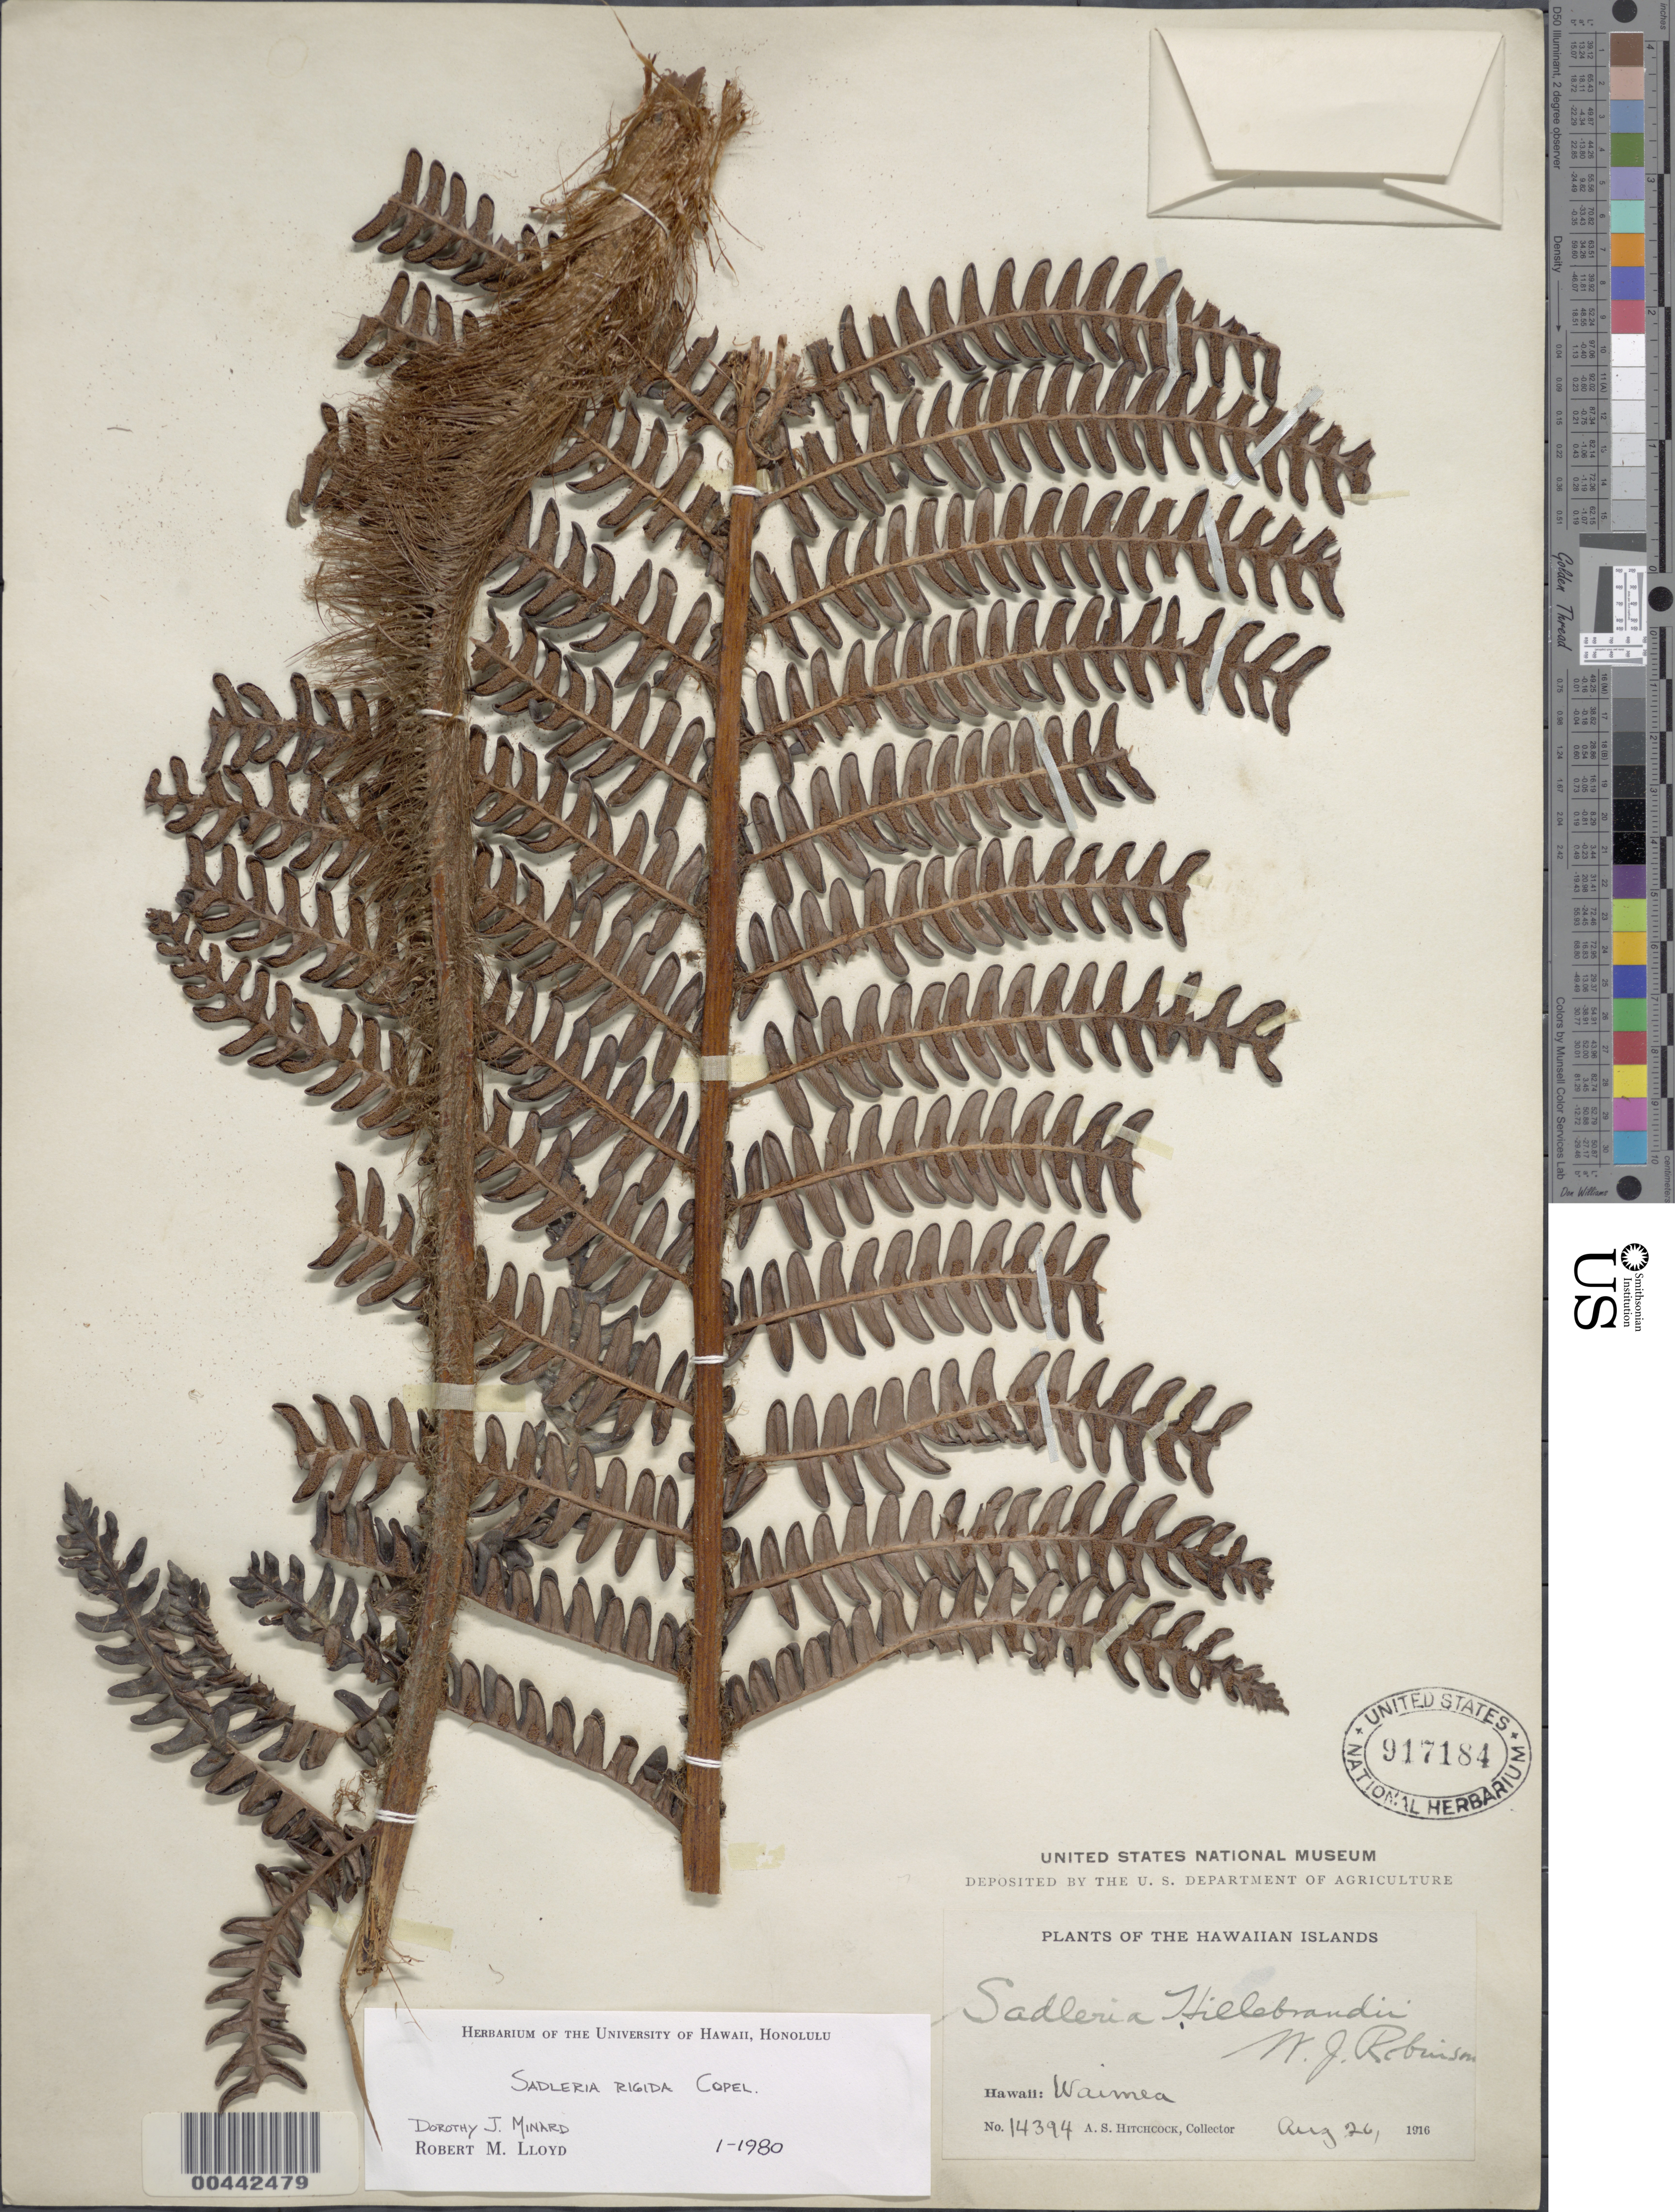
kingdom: Plantae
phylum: Tracheophyta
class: Polypodiopsida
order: Polypodiales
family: Blechnaceae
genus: Sadleria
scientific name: Sadleria pallida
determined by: Wagner, W. L., (BOT), Smithsonian Institution - National Museum of Natural History (UNITED STATES)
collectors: A. S. Hitchcock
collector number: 14394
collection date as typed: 26 Aug 1916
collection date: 1916-08-26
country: United States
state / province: Hawaii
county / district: Hawaii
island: Hawaii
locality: Waimea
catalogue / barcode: US 917184